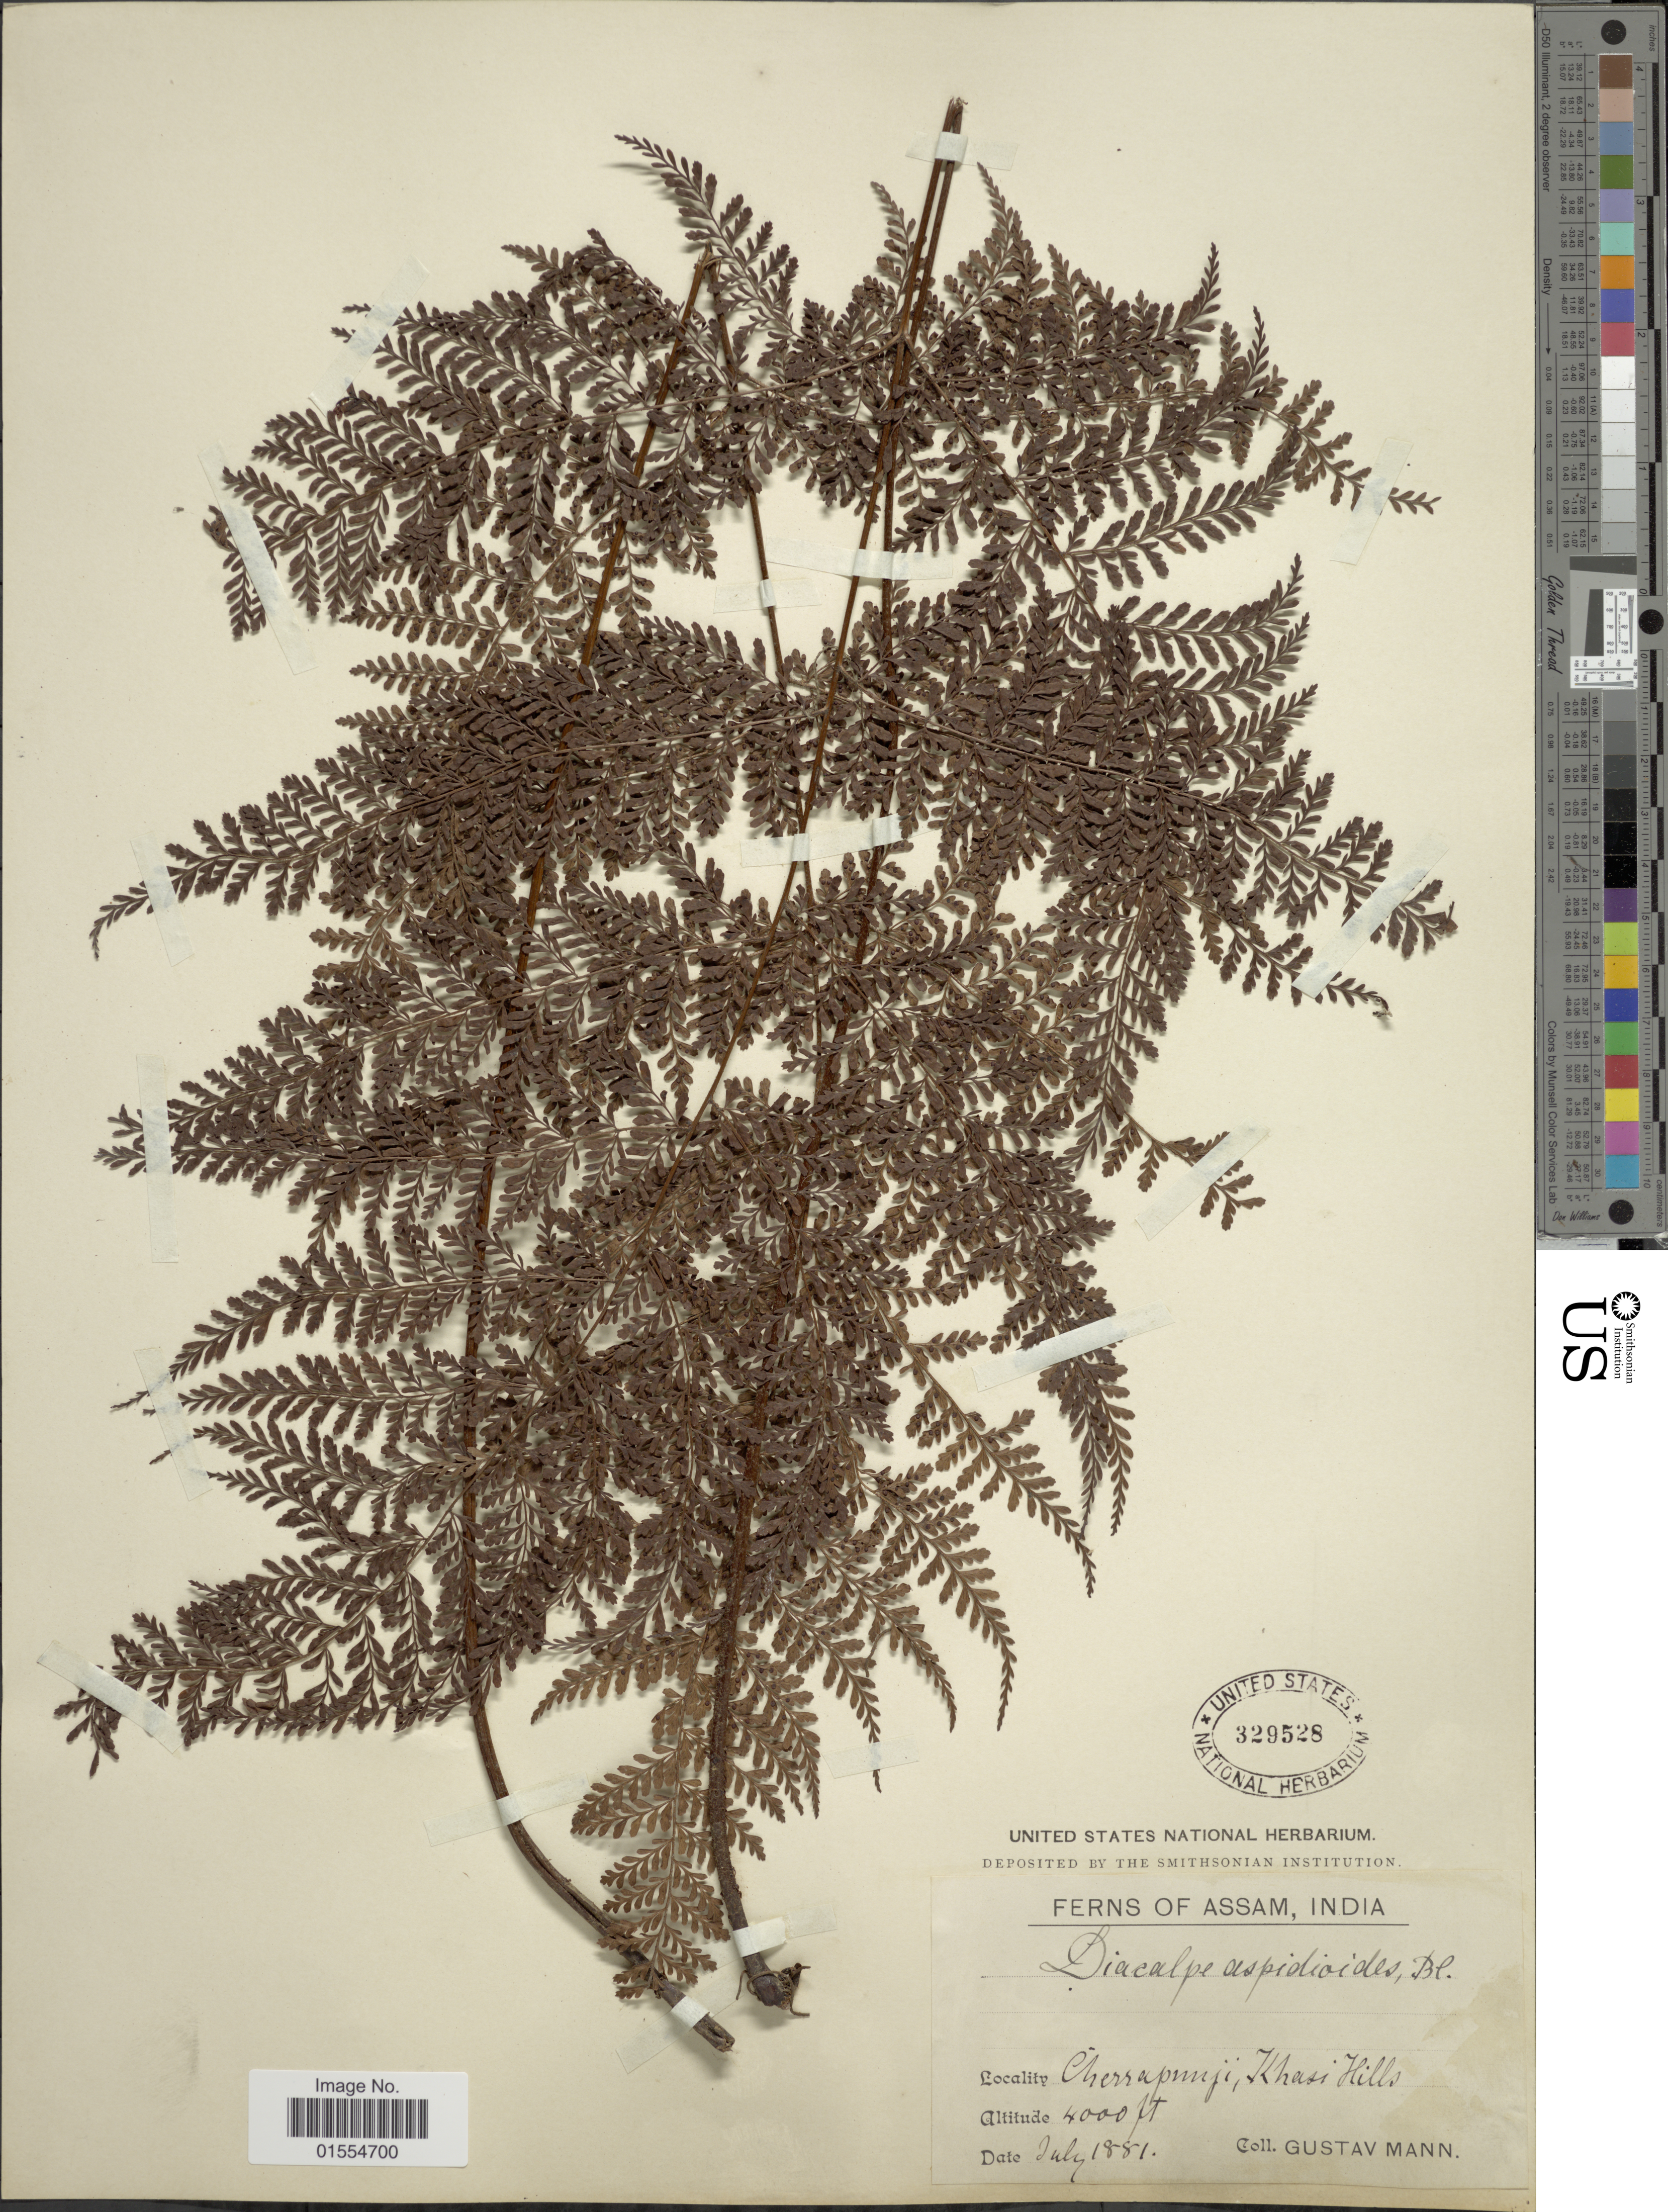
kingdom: Plantae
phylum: Tracheophyta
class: Polypodiopsida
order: Polypodiales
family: Dryopteridaceae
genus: Dryopteris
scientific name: Dryopteris pseudocaenopteris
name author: (Kunze) Li Bing Zhang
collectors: G. Mann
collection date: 1881-07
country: India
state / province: Meghalaya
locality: Assam, India, Cherrapunji, Khasi Hills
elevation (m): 1219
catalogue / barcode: US 329528